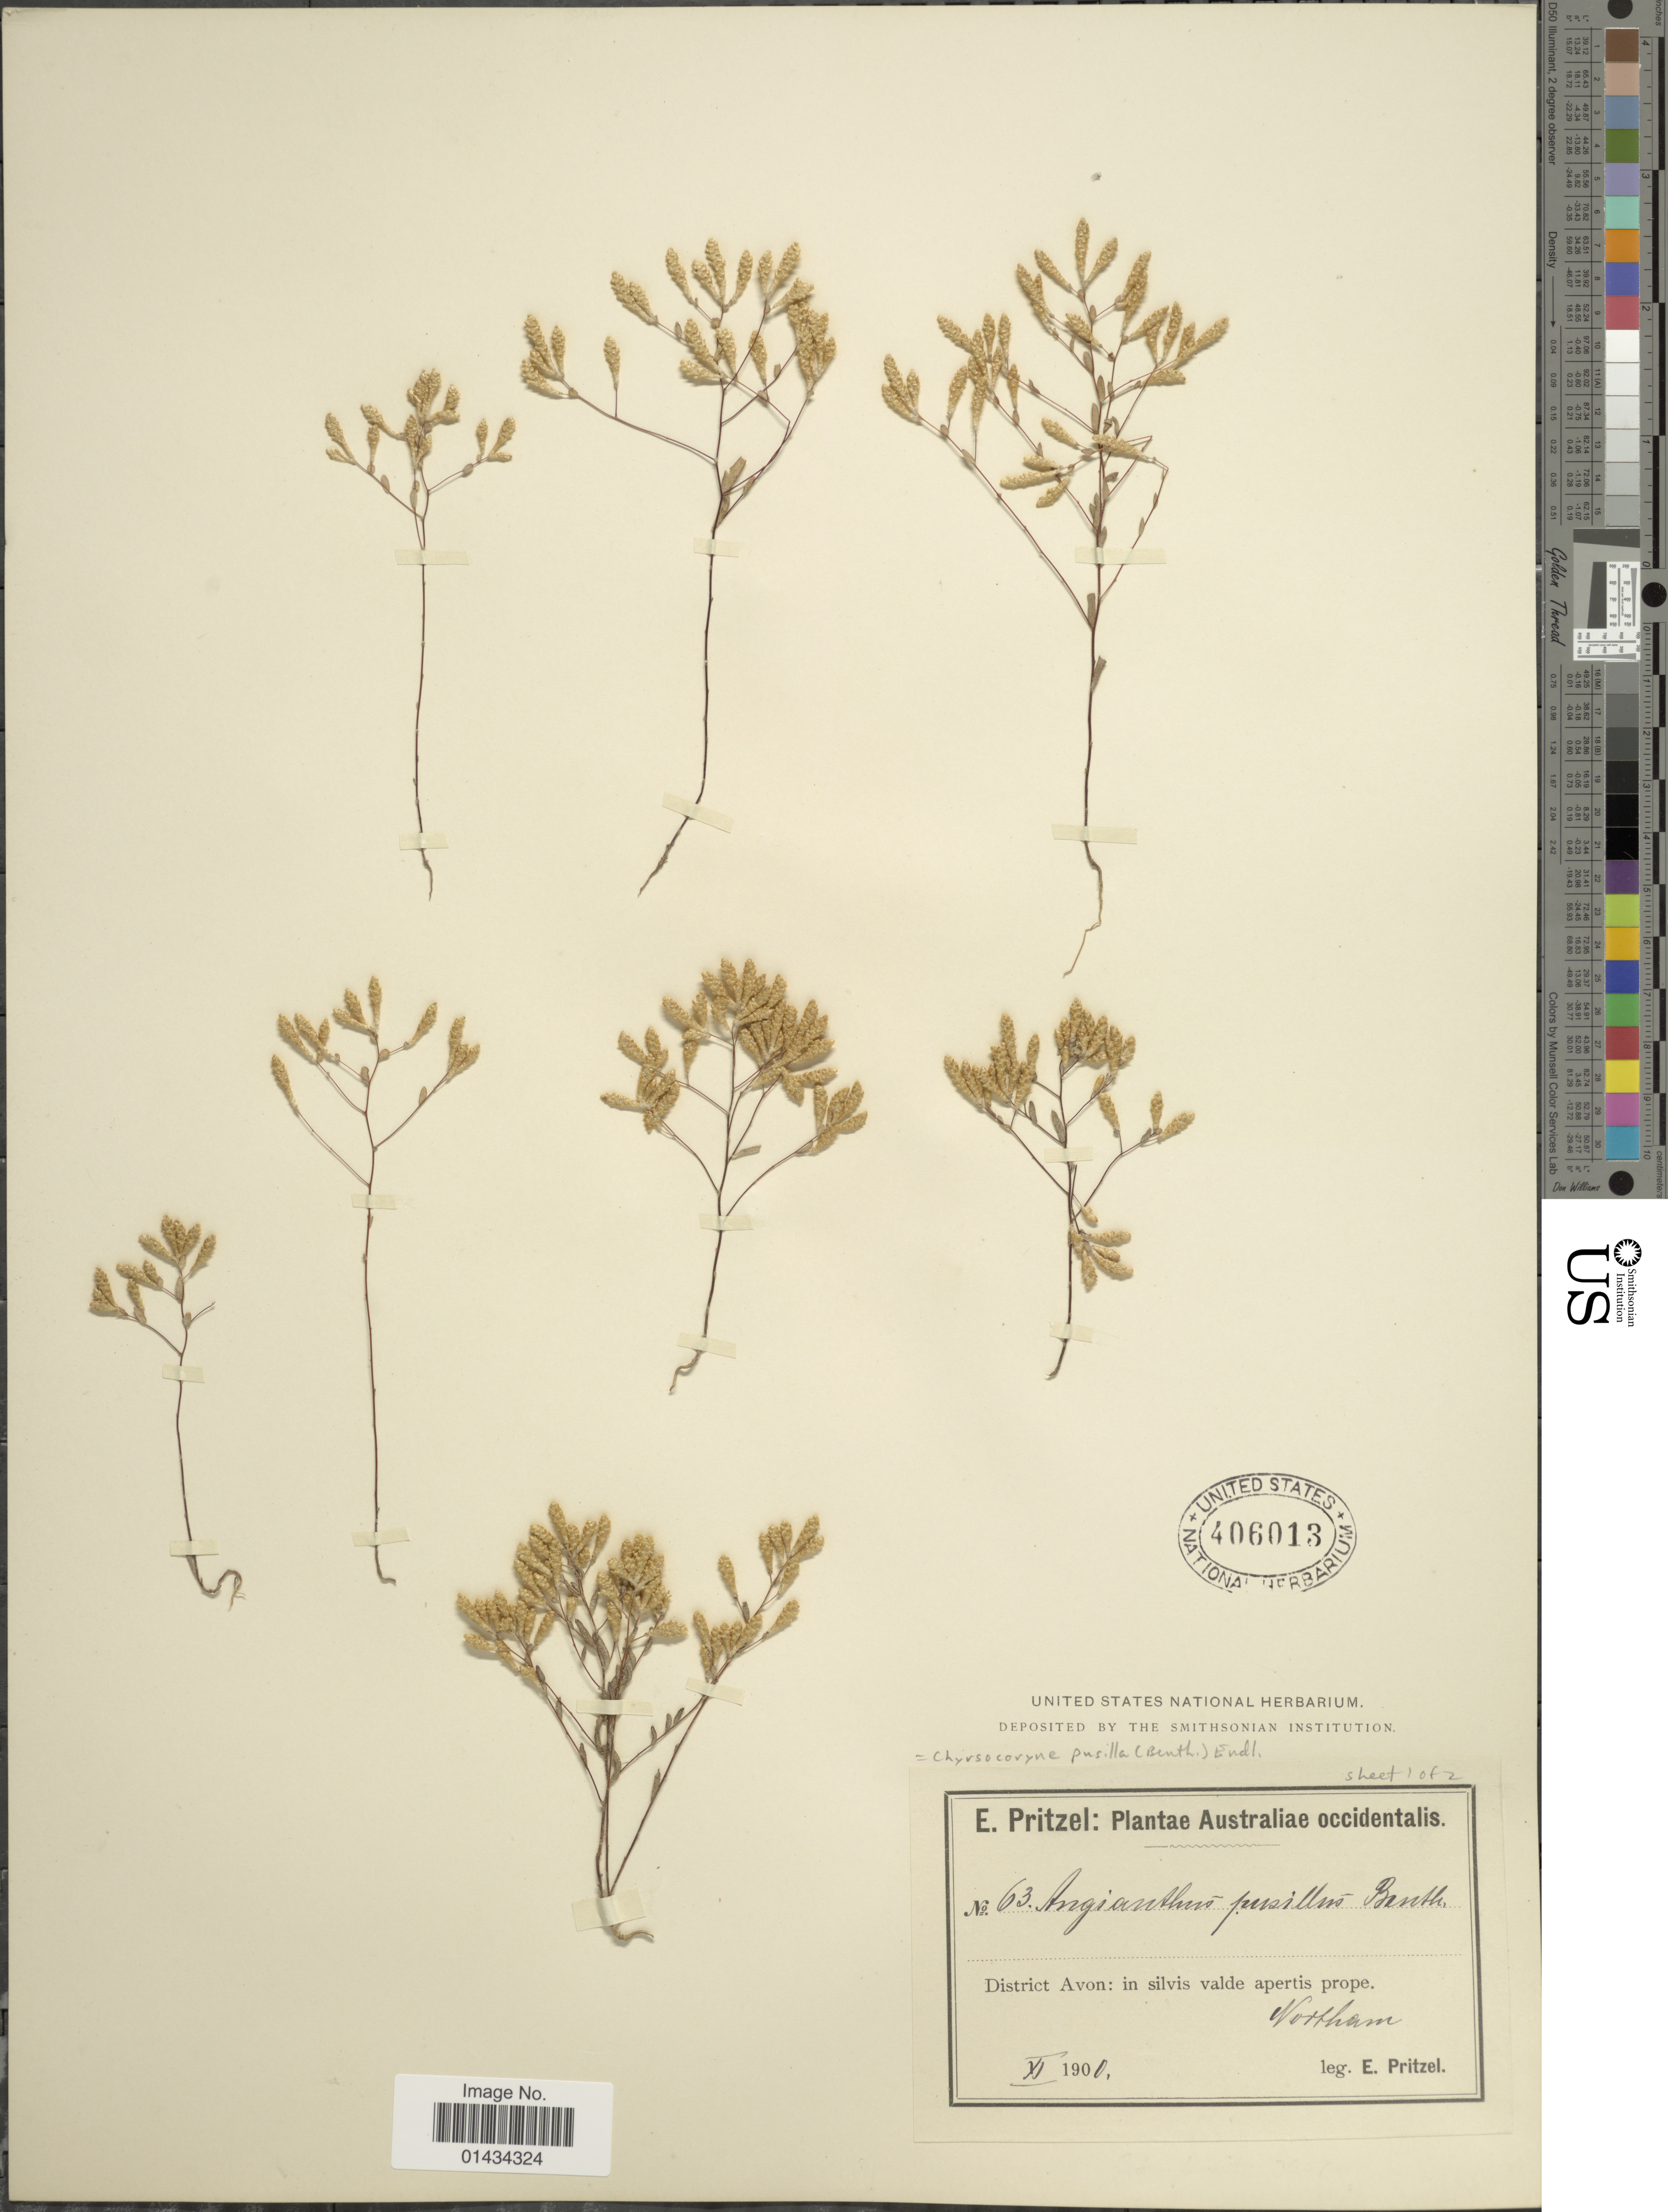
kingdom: Plantae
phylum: Tracheophyta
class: Magnoliopsida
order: Asterales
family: Asteraceae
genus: Angianthus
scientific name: Angianthus pusillus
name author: (Benth.) Benth.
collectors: E. G. Pritzel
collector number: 63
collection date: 1901-11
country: Australia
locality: District Avon: in silvis valde apertis prope, Notham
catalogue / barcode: US 406013